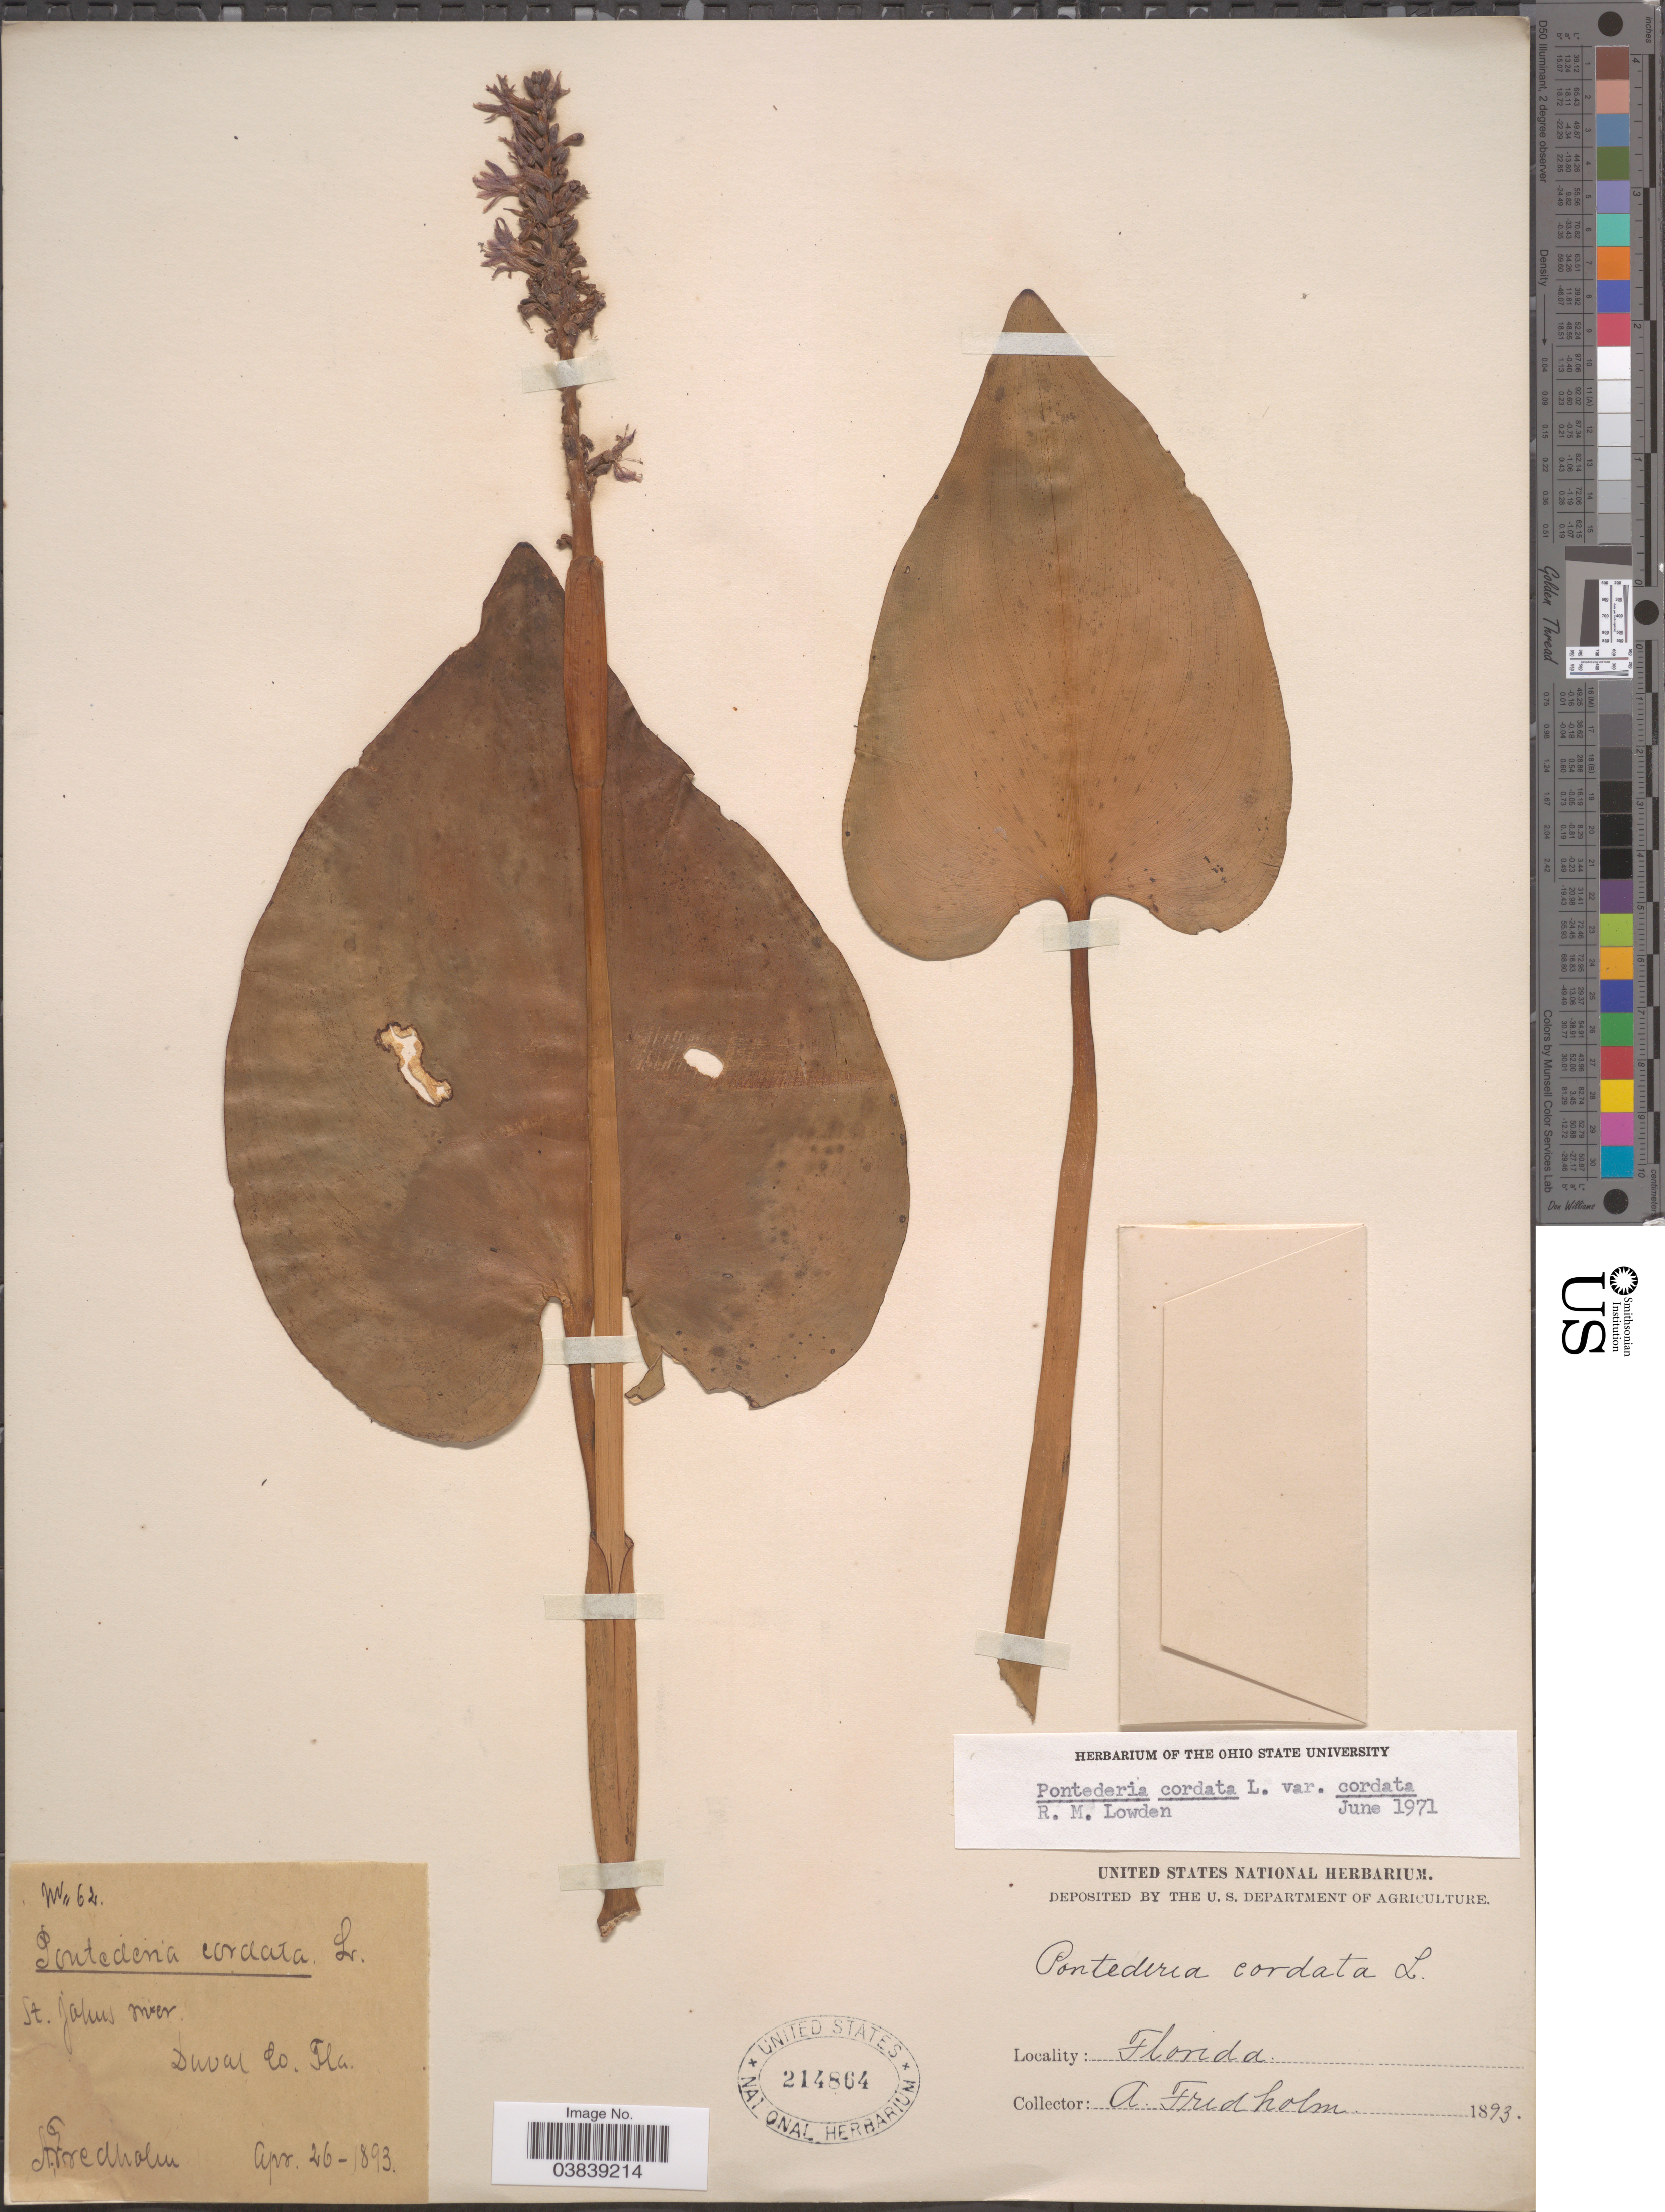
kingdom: Plantae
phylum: Tracheophyta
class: Liliopsida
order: Commelinales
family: Pontederiaceae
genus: Pontederia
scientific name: Pontederia cordata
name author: L.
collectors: A. Fredholm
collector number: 62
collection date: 1893-04-26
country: United States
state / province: Florida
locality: St. Johns river, Duval Co.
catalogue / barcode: US 214864